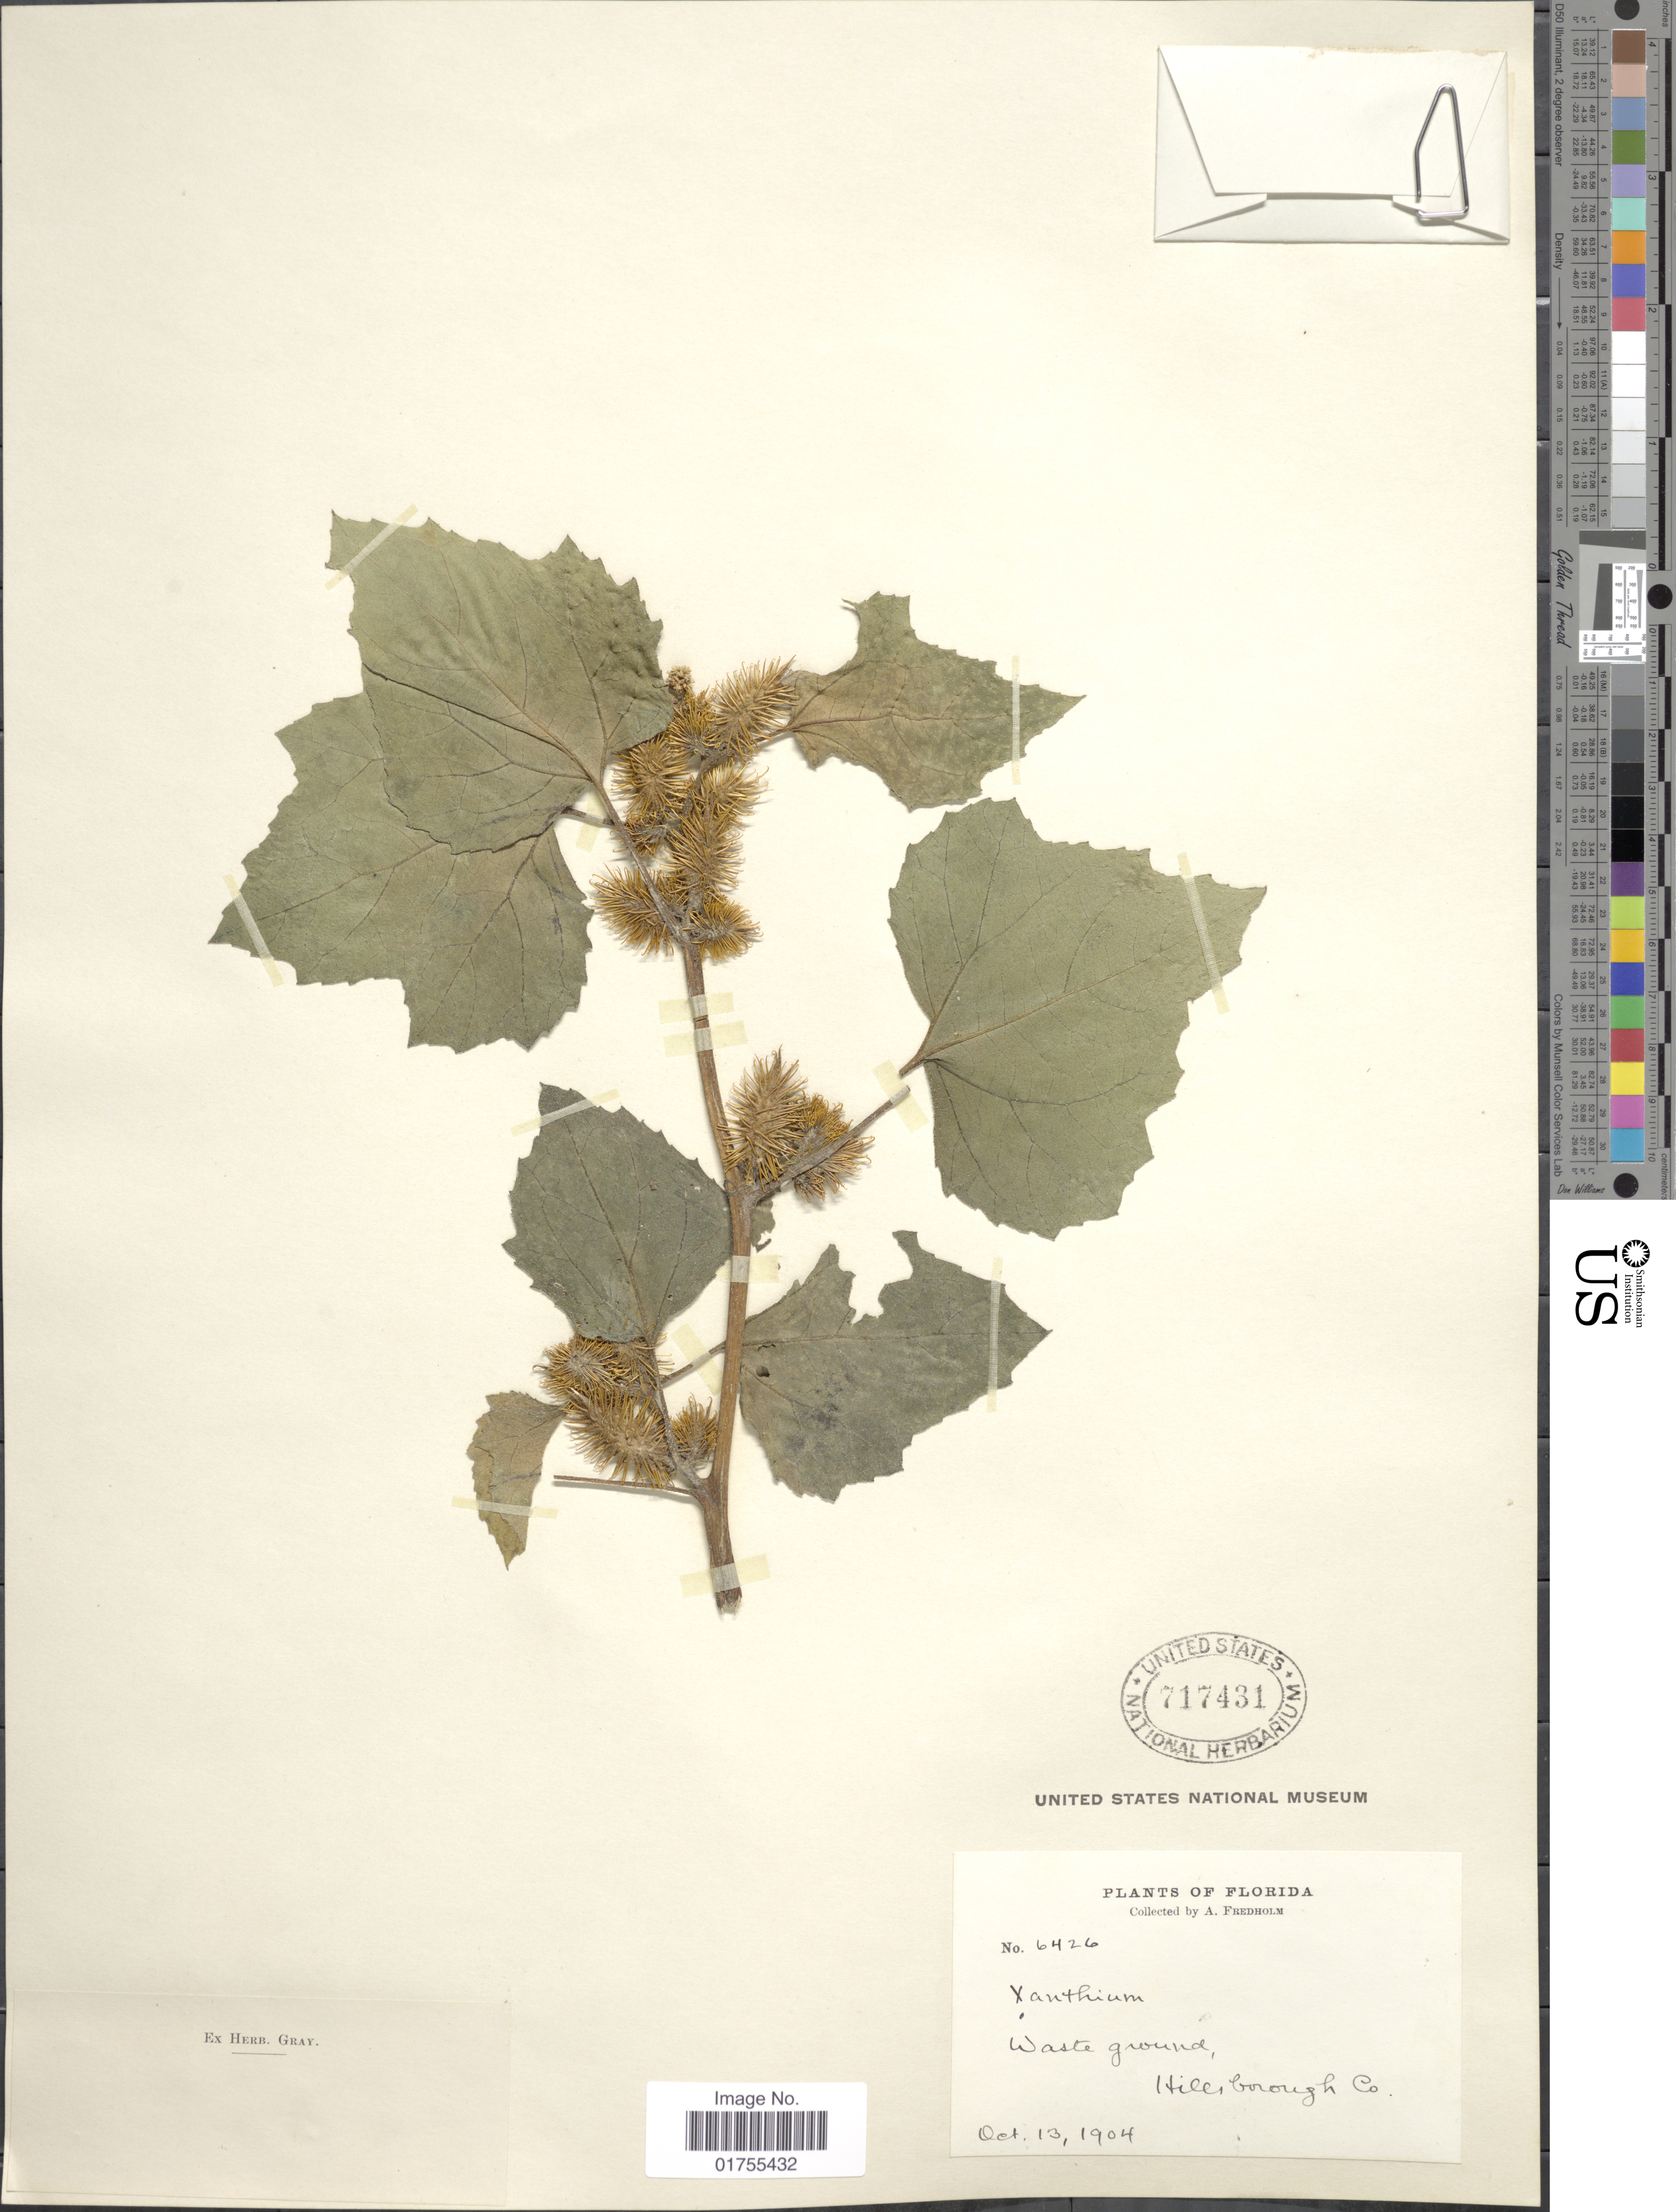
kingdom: Plantae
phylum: Tracheophyta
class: Magnoliopsida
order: Asterales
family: Asteraceae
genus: Xanthium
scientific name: Xanthium strumarium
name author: L.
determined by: Strong, Mark T., (BOT), Smithsonian Institution - National Museum of Natural History (UNITED STATES)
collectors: A. Fredholm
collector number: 6426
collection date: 1904-10-13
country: United States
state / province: Florida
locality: Hillsborough Co.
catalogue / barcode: US 717431